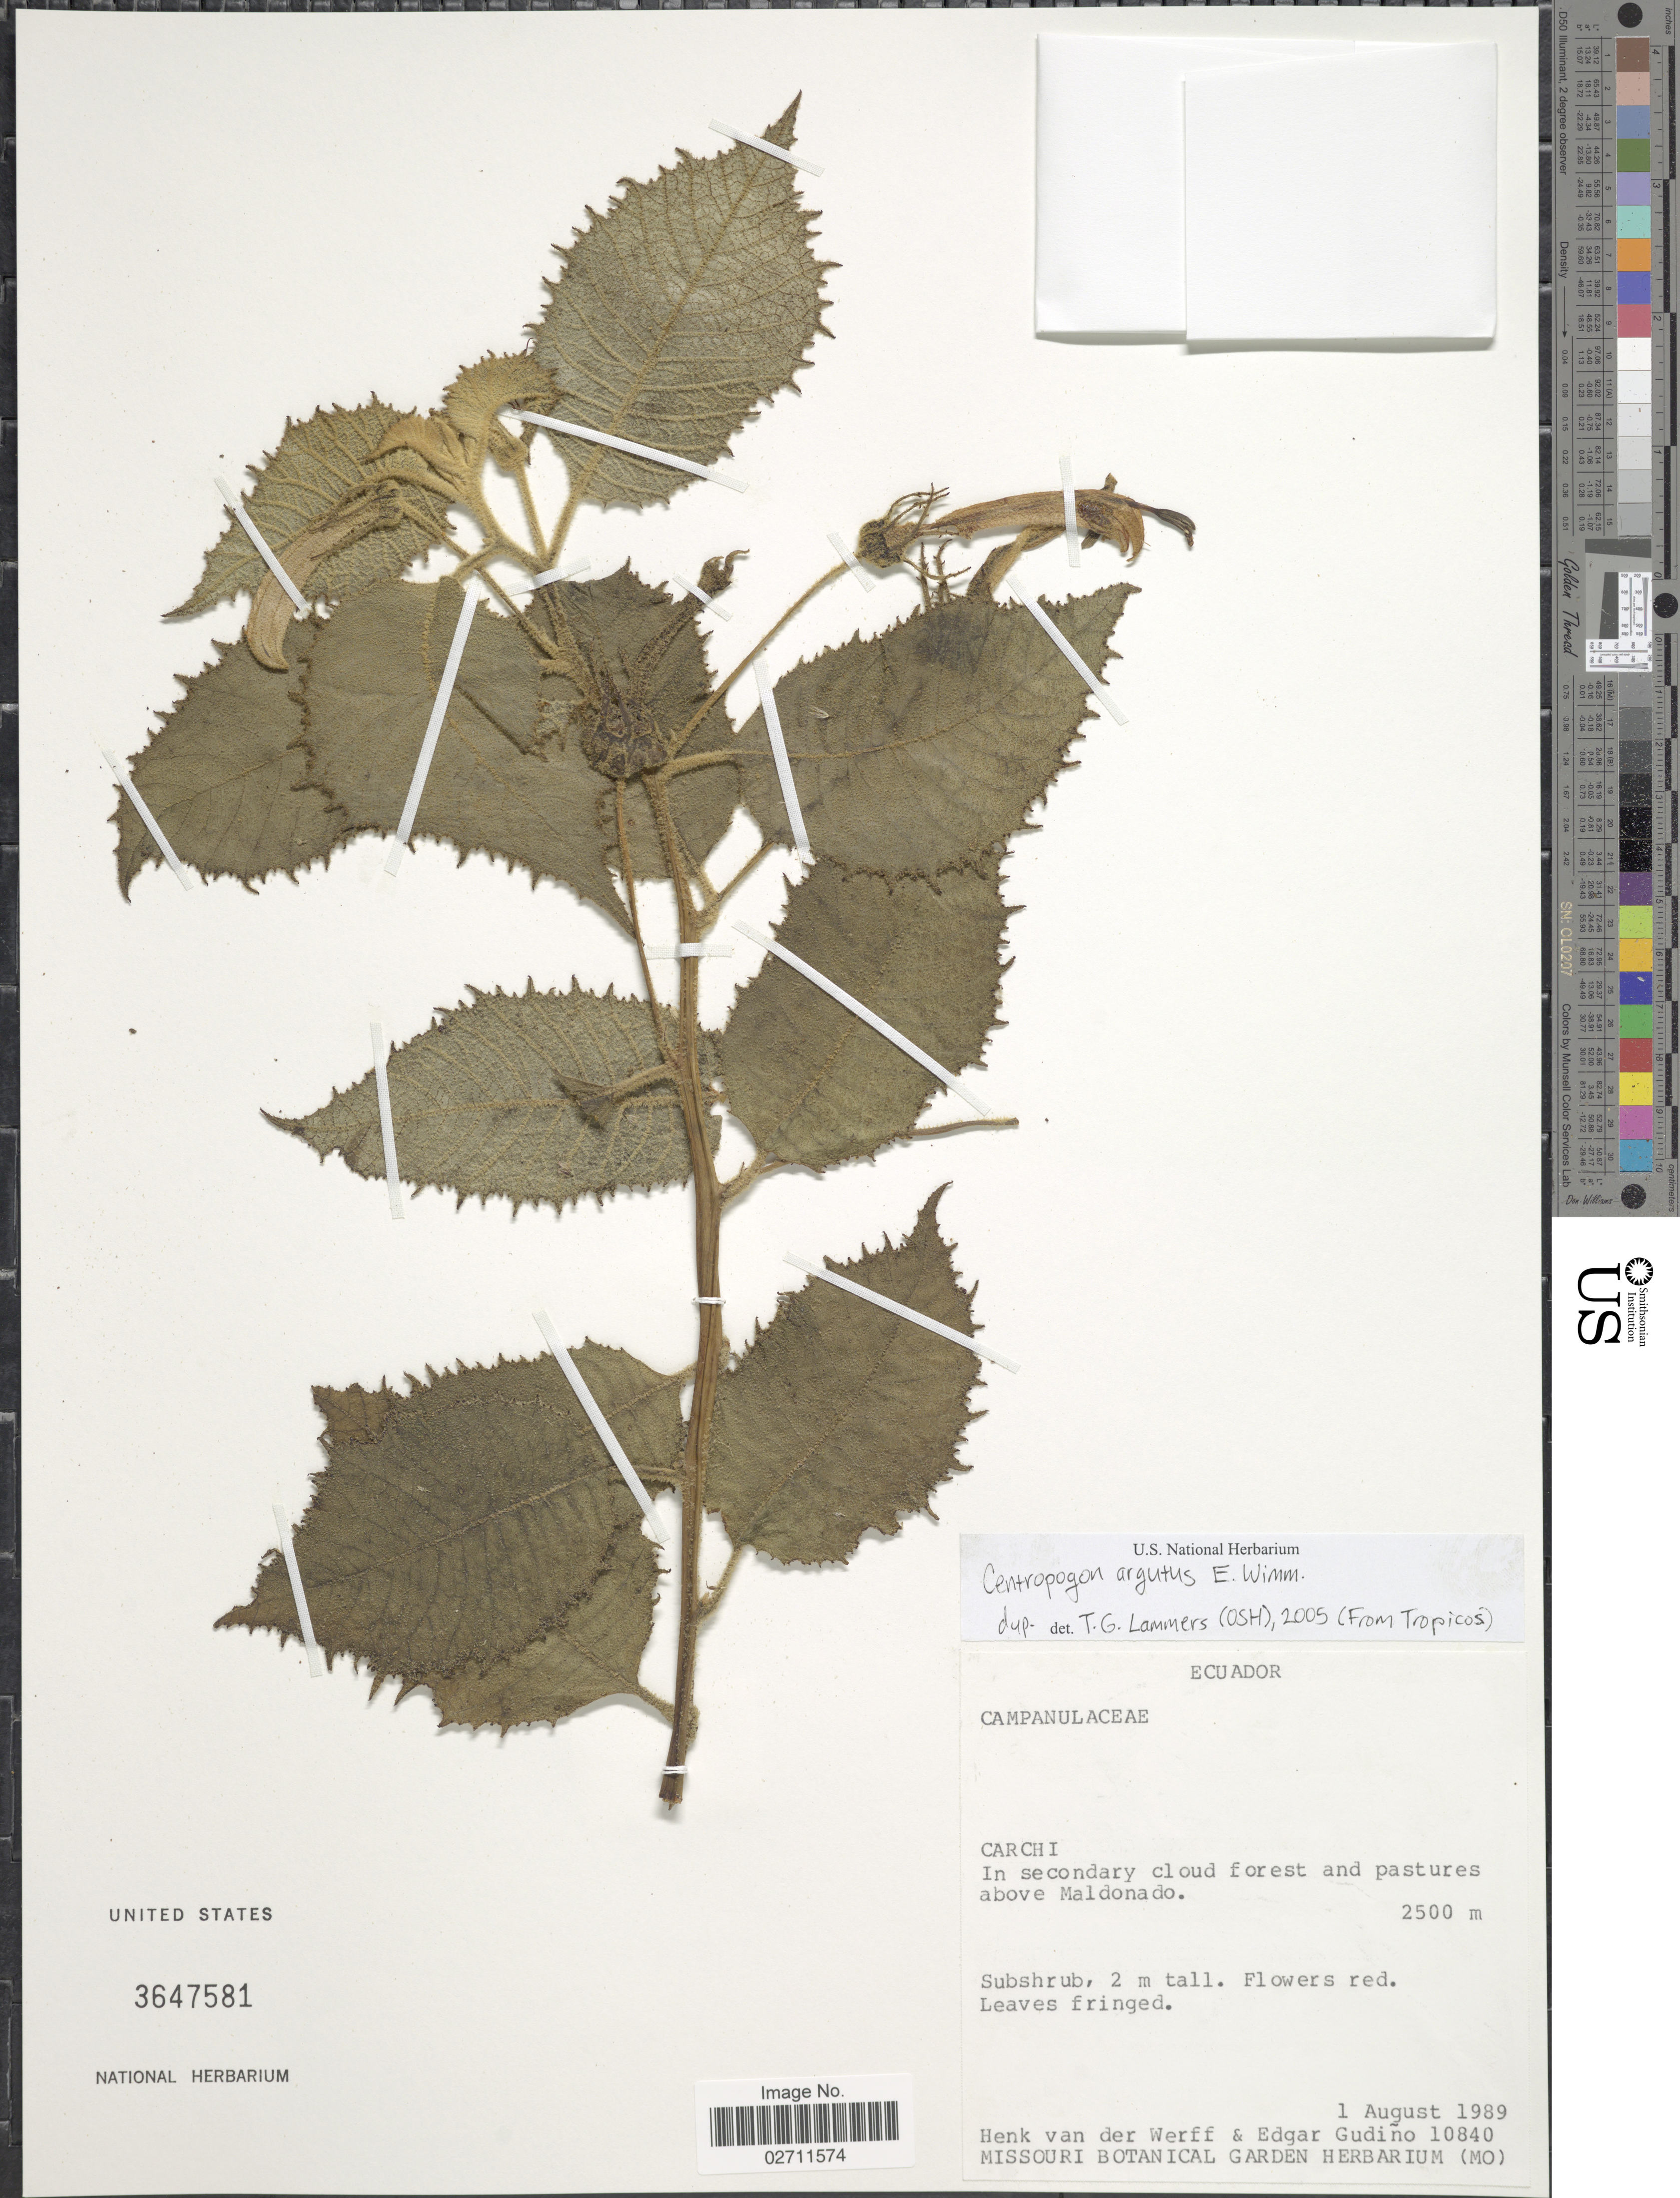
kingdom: Plantae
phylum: Tracheophyta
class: Magnoliopsida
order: Asterales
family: Campanulaceae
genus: Centropogon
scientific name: Centropogon argutus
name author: E. Wimm.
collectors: H. van der Werff & E. Gudiño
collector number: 10840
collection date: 1989-08-01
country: Ecuador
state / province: Carchi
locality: In secondary cloud forest and pastures above Maldonado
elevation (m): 2500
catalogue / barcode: US 3647581